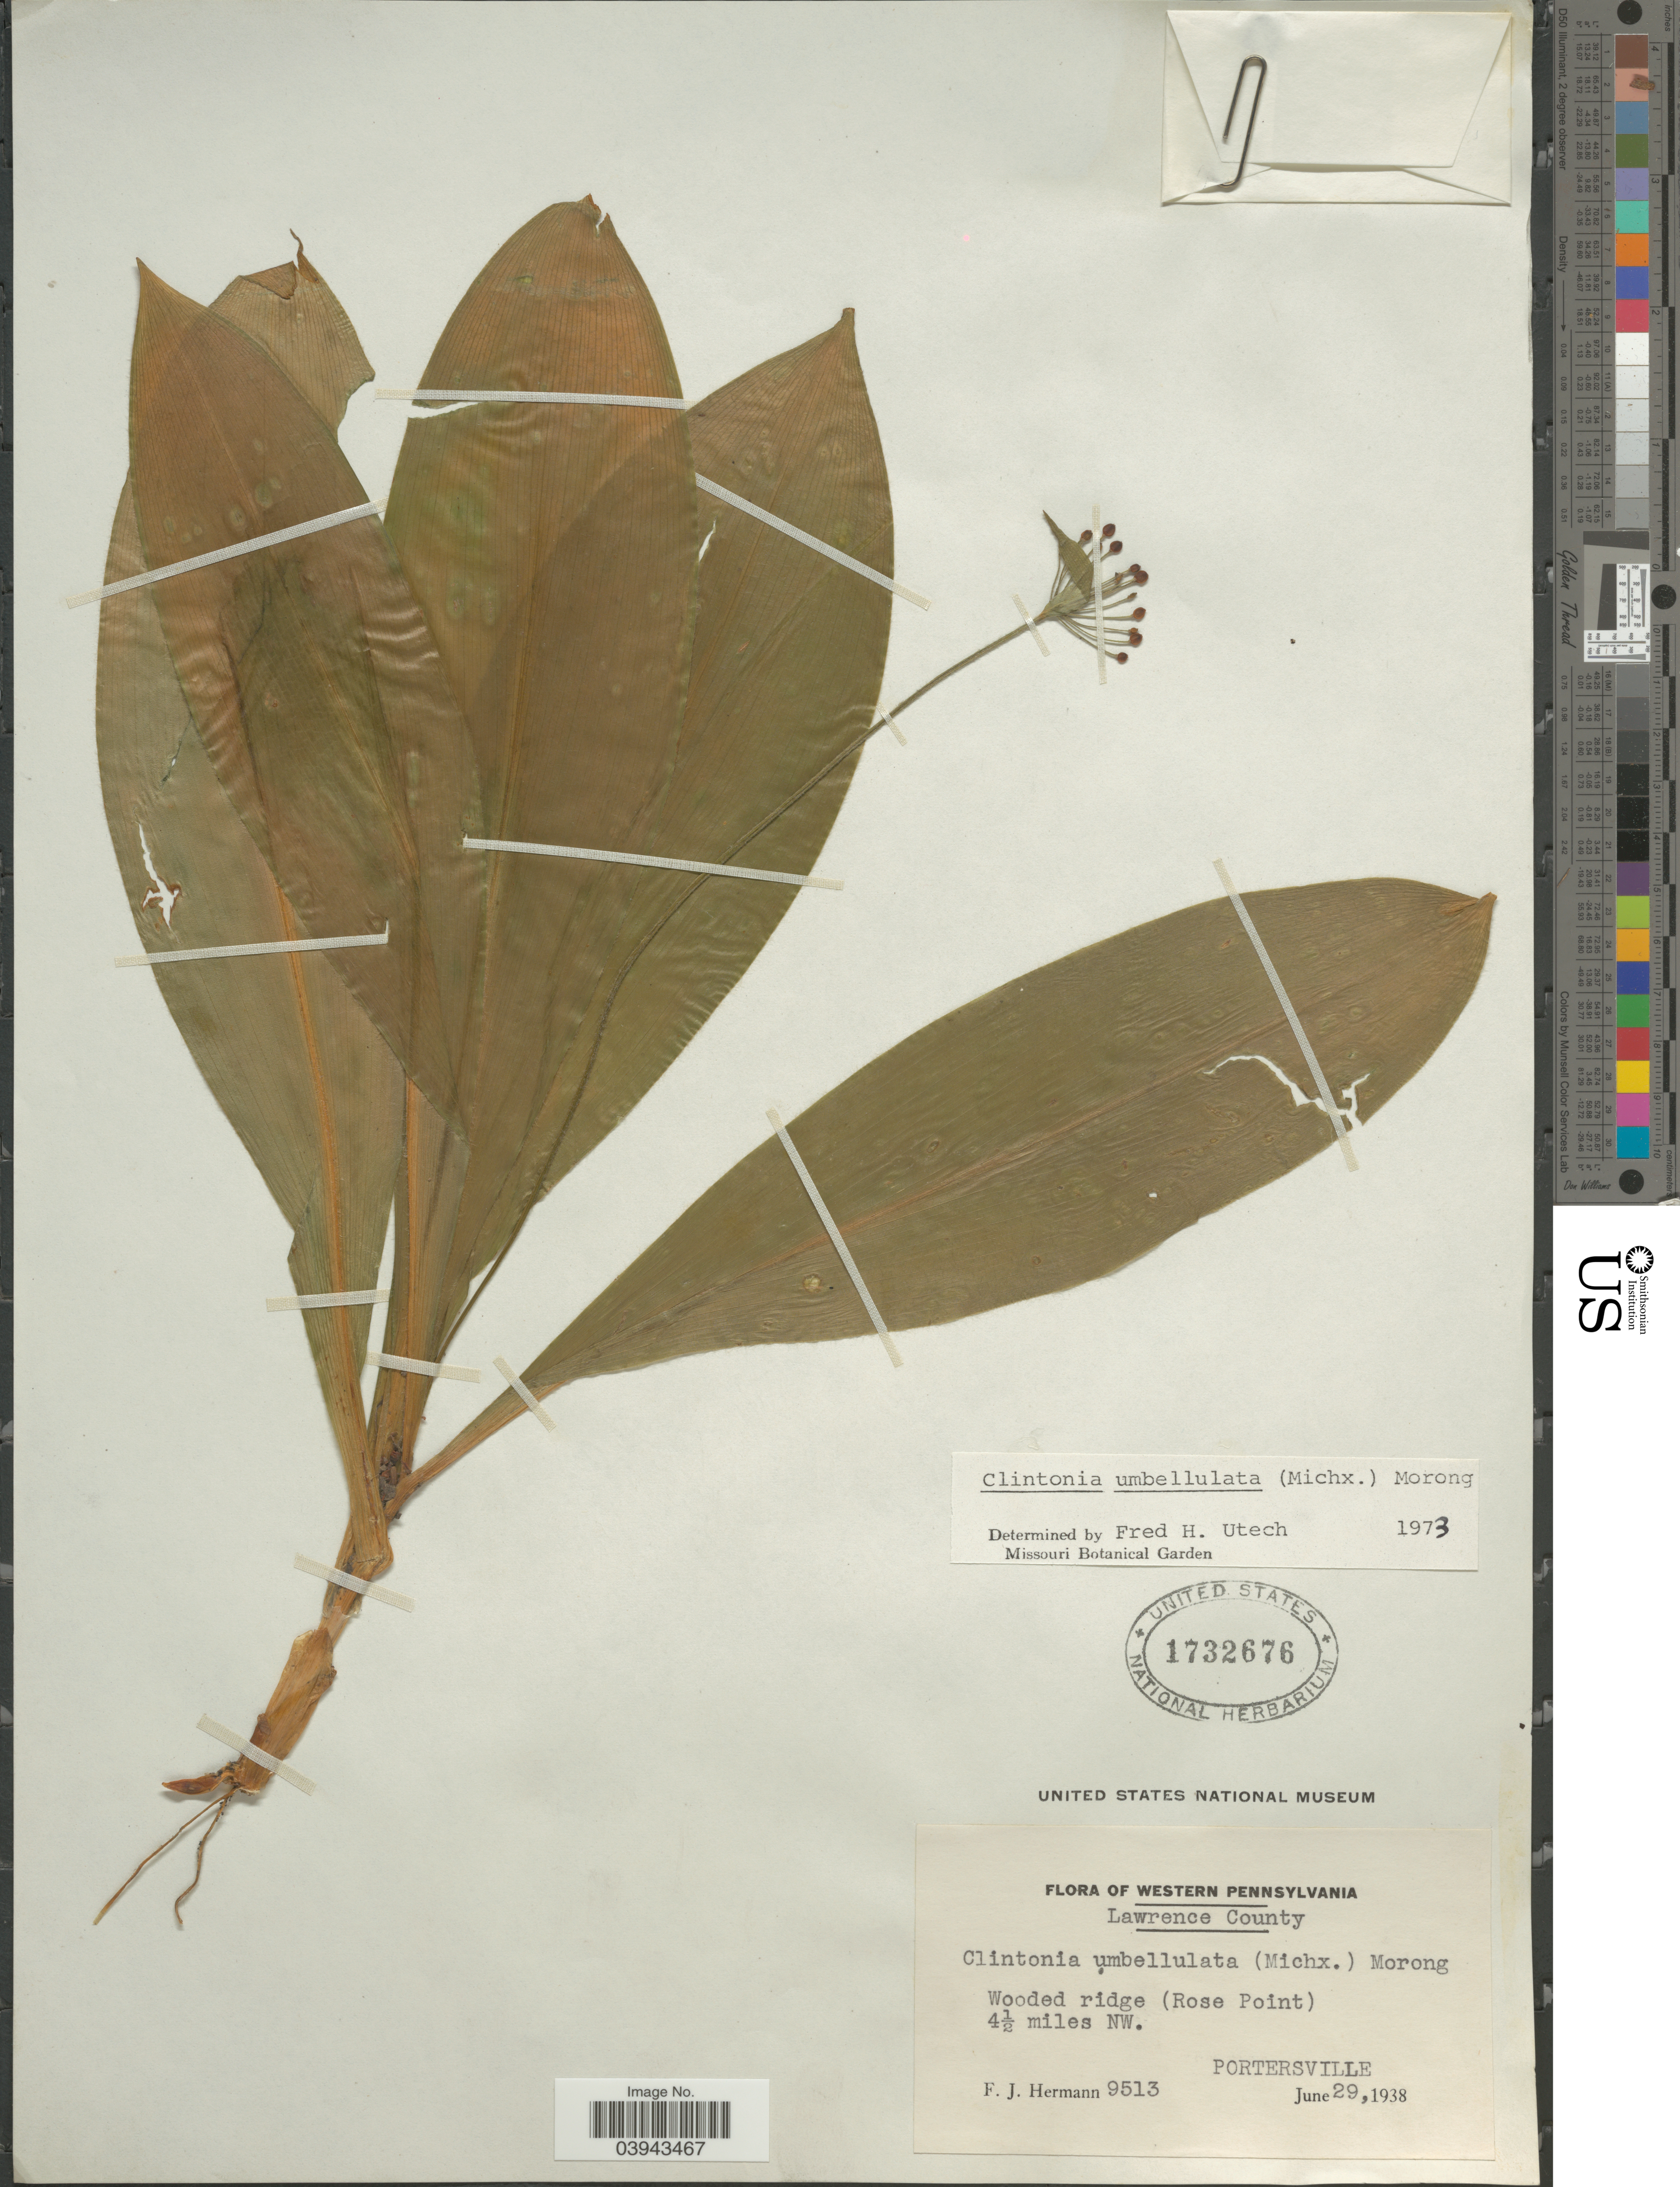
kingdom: Plantae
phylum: Tracheophyta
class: Liliopsida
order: Liliales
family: Liliaceae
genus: Clintonia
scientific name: Clintonia umbellulata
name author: (Michx.) Morong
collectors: F. J. Hermann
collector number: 9513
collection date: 1938-06-29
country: United States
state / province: Pennsylvania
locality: Western Pennsylvania. Lawrence County. Wooded ridge (Rose Point). 4½ miles NW. Portersville.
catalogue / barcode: US 1732676